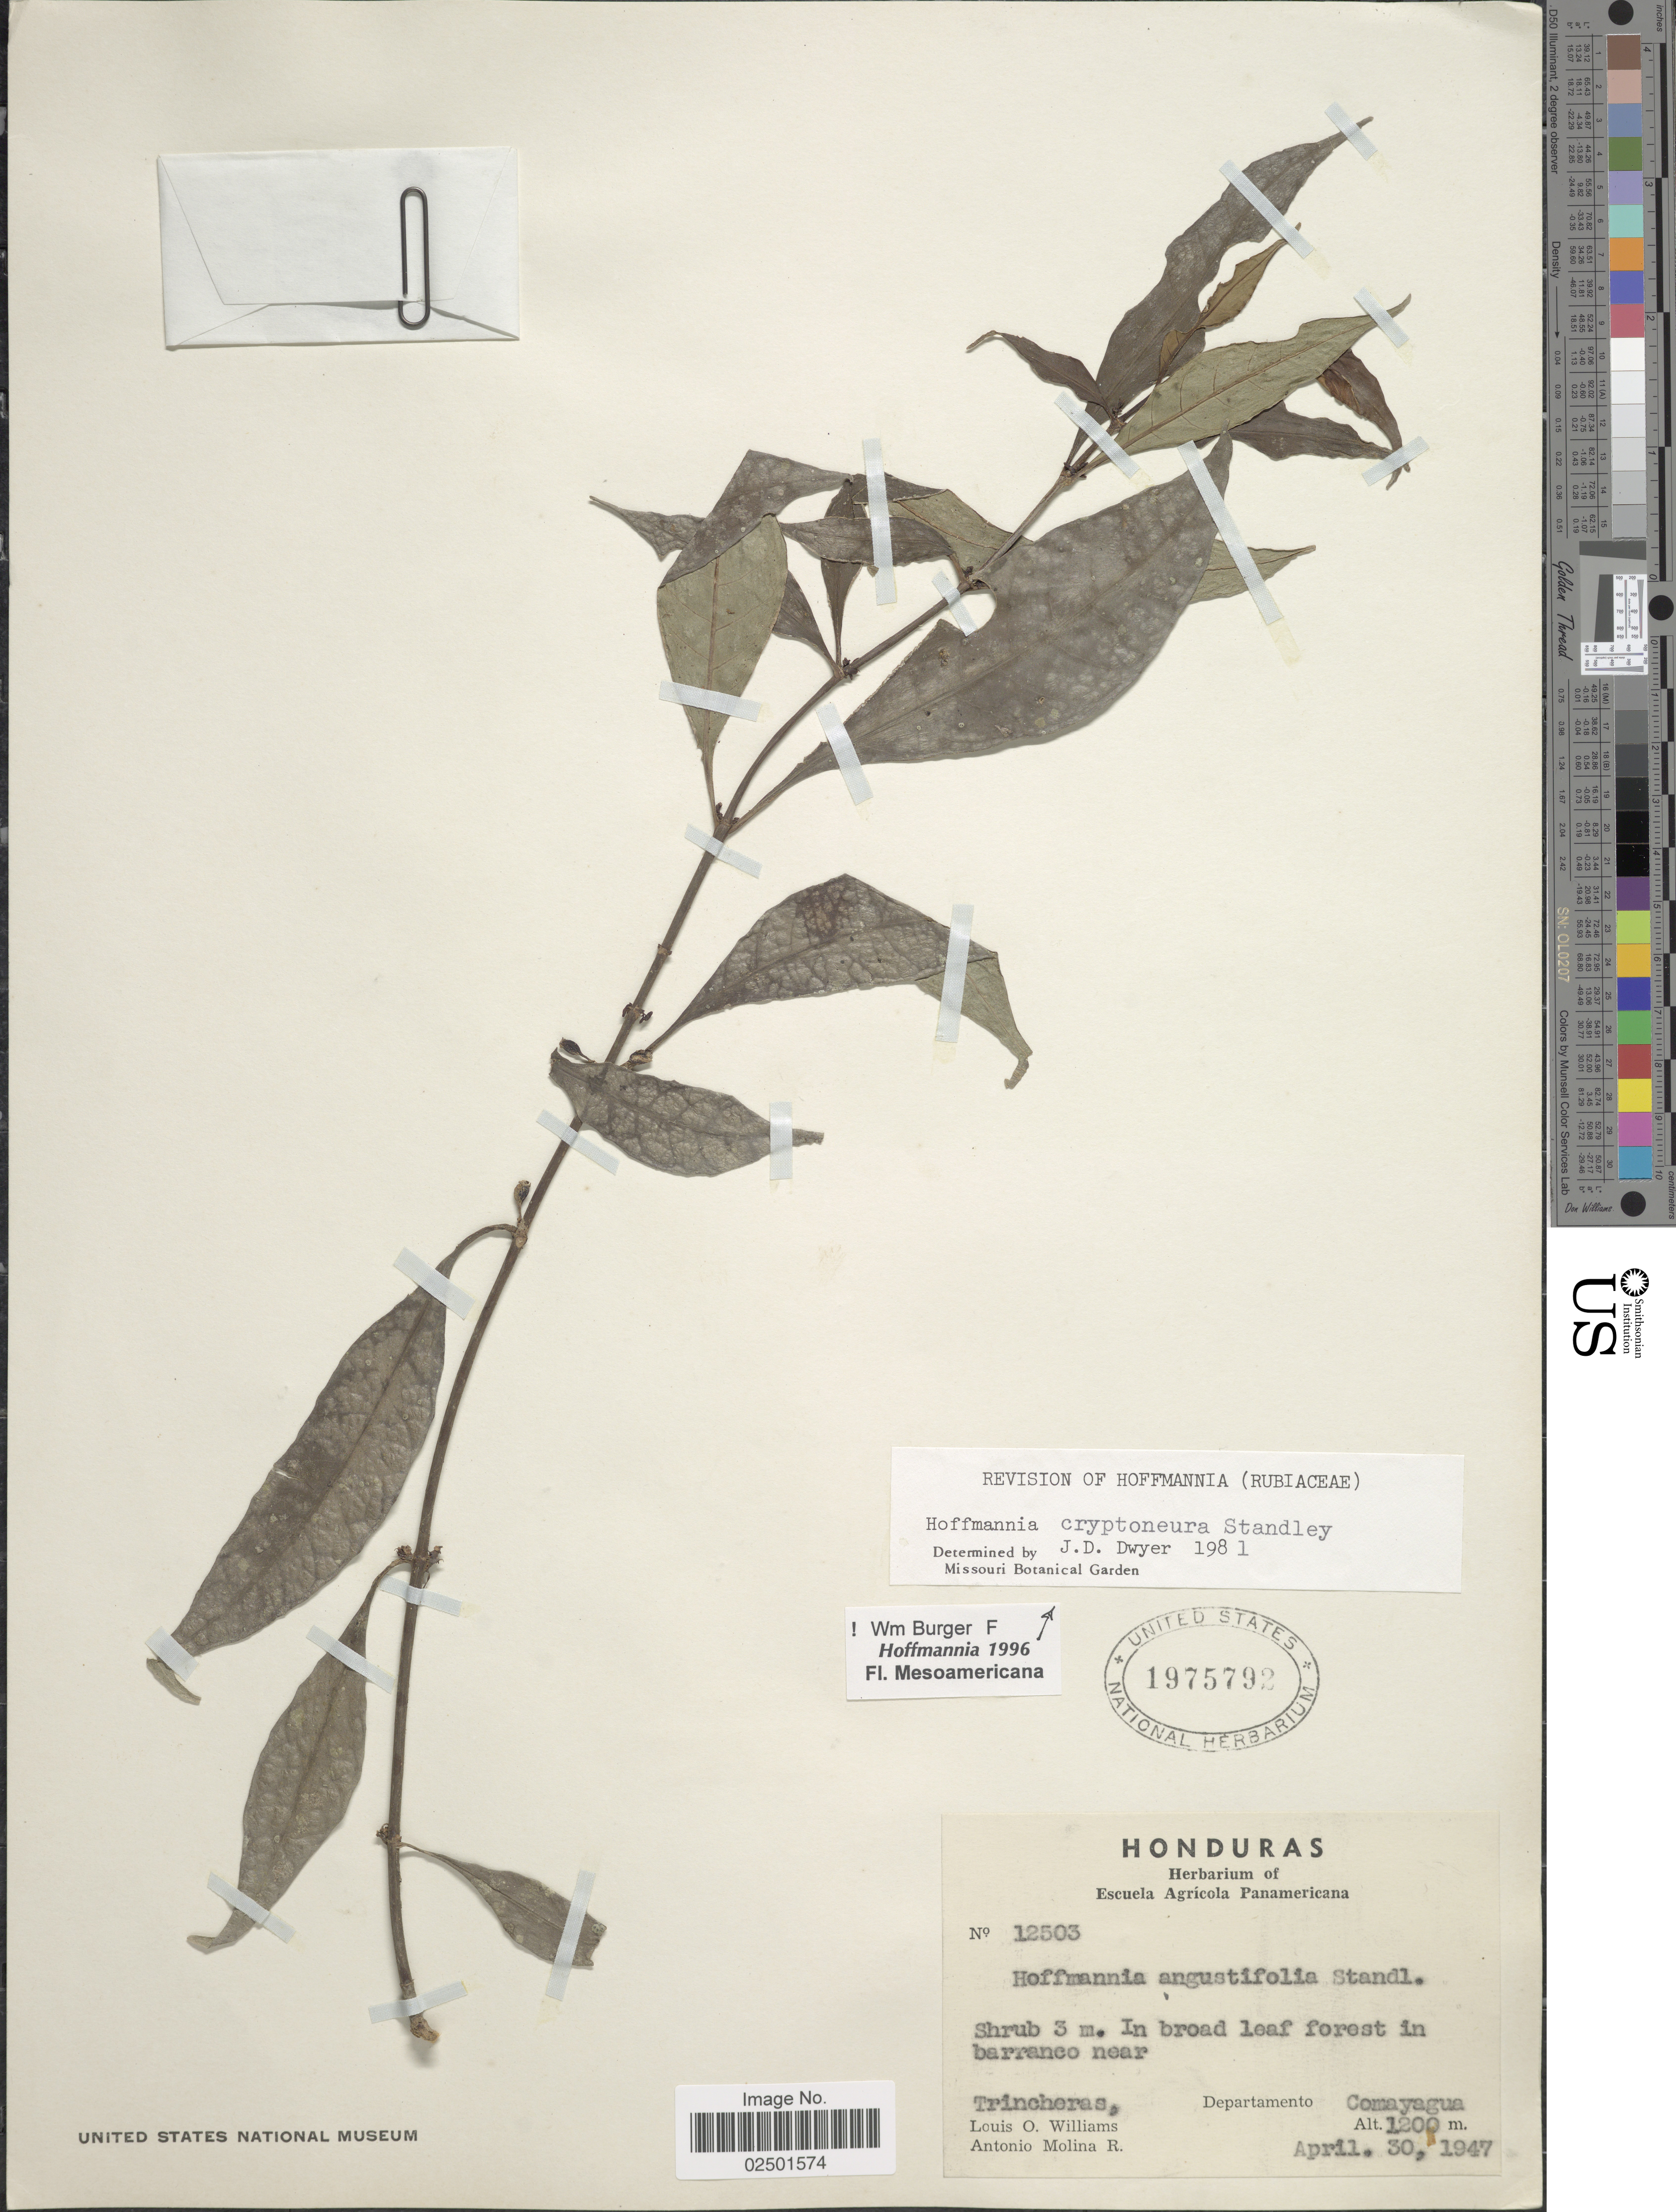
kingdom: Plantae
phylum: Tracheophyta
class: Magnoliopsida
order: Gentianales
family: Rubiaceae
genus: Hoffmannia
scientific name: Hoffmannia cryptoneura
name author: Standl.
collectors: L. O. Williams & A. Molina R.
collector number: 12503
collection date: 1947-04-30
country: Honduras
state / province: Comayagua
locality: In broad leaf forest in barranco near Trincheras, Departamento Comayagua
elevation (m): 1200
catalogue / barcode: US 1975792